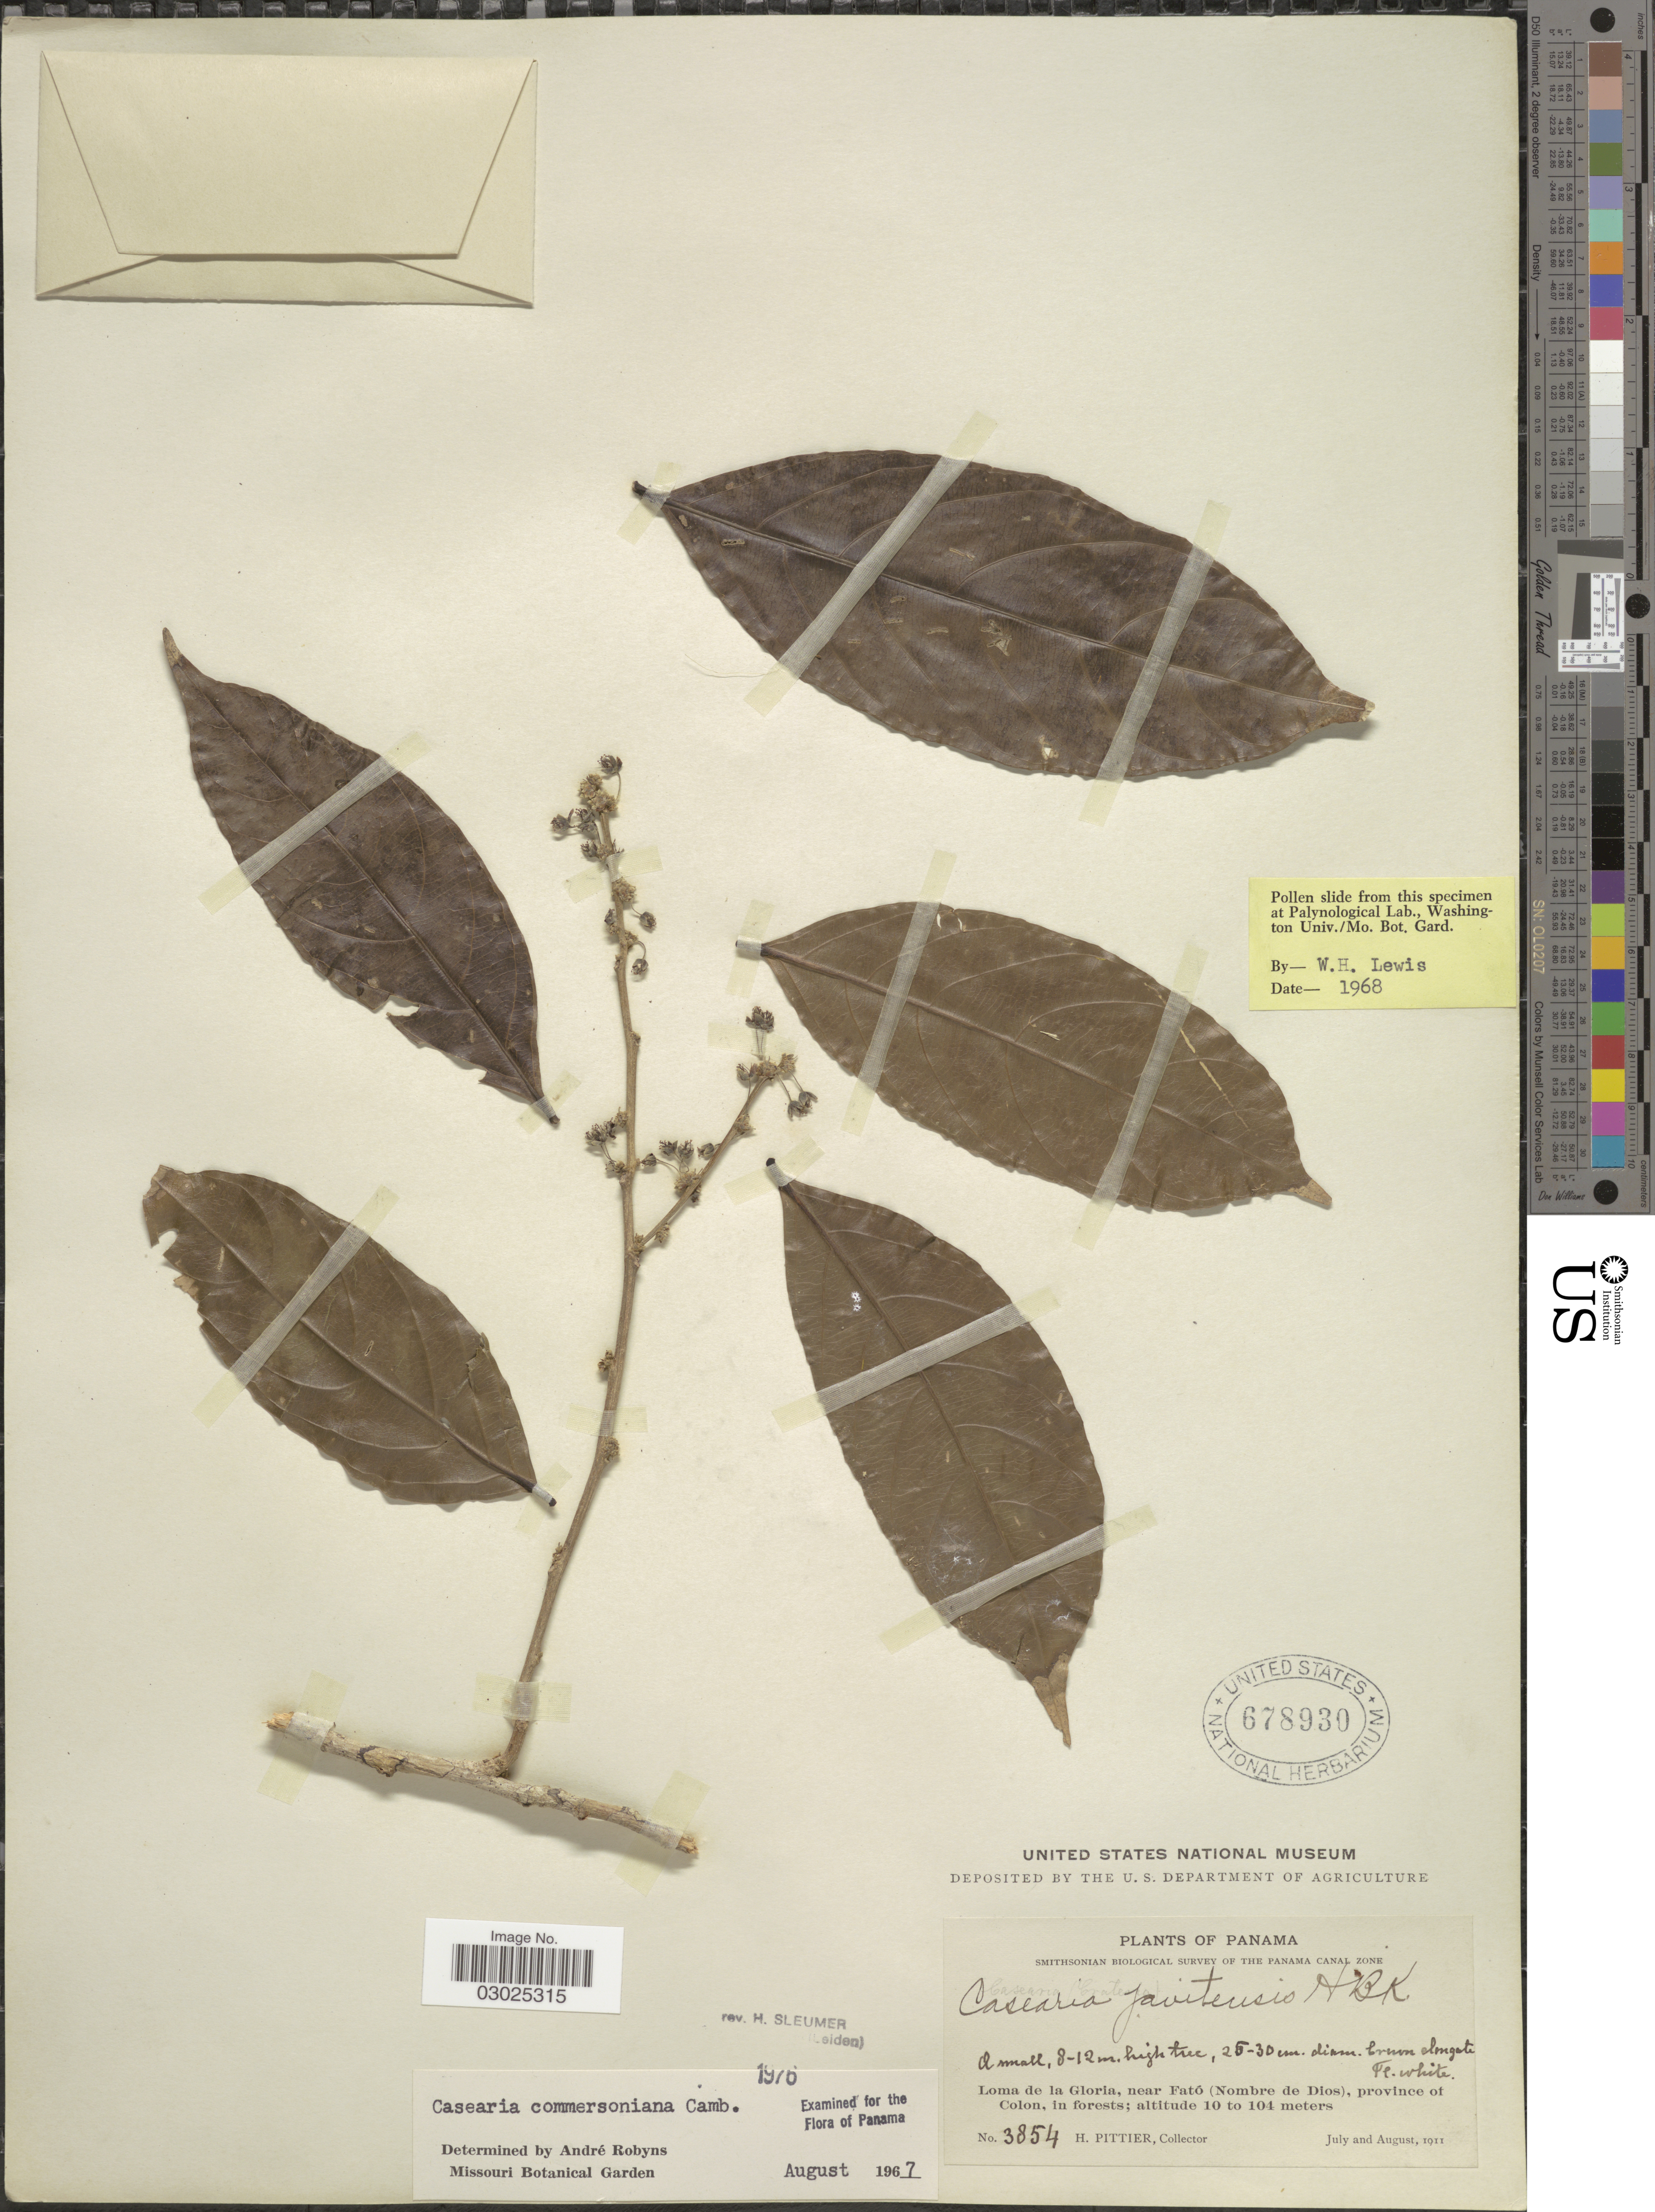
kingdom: Plantae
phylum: Tracheophyta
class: Magnoliopsida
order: Malpighiales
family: Salicaceae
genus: Piparea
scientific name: Piparea dentata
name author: Aubl.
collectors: H. F. Pittier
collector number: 3854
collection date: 1911-07/1911-08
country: Panama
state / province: Colón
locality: Loma de la Gloria, near Fató (Nombre de Dios).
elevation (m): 10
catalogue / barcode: US 678930